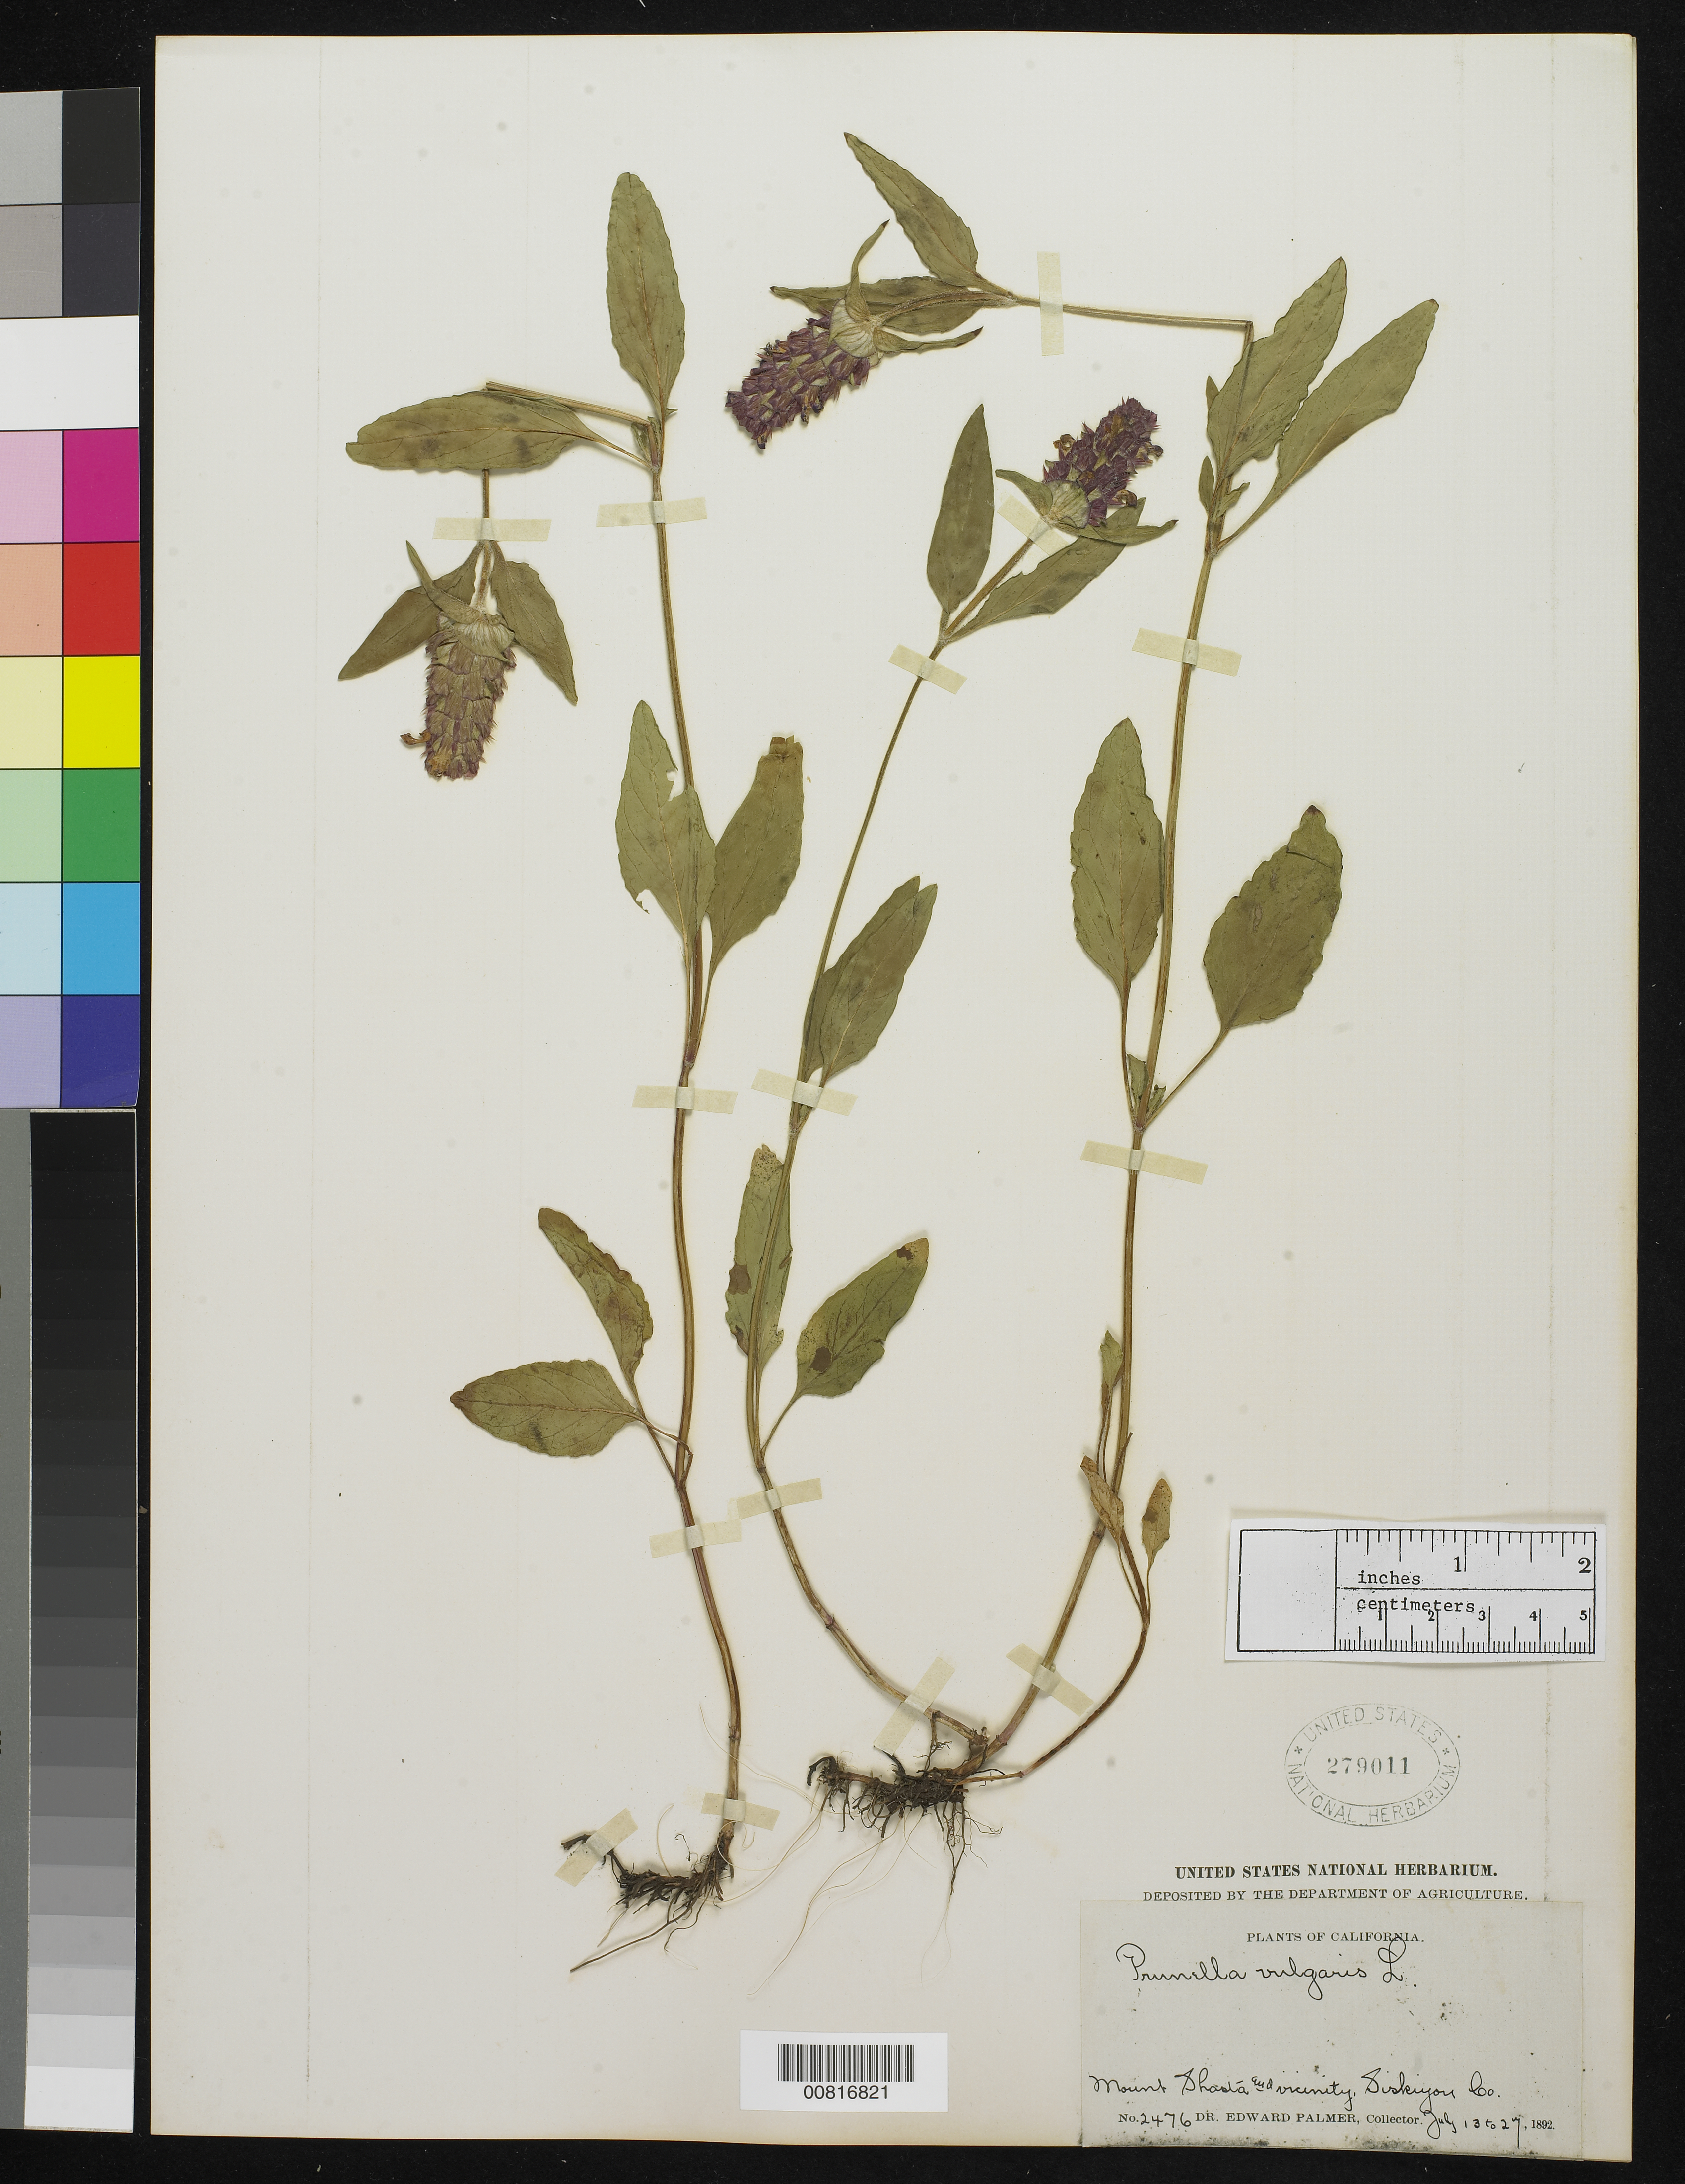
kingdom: Plantae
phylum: Tracheophyta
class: Magnoliopsida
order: Lamiales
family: Lamiaceae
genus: Prunella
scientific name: Prunella vulgaris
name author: L.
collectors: E. Palmer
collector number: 2476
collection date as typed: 13 Jul 1892 to 27 Jul 1892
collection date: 1892-07-13/1892-07-27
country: United States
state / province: California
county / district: Siskiyou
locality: Mount Shasta and vicinity, Siskiyou County, California.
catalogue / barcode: US 279011